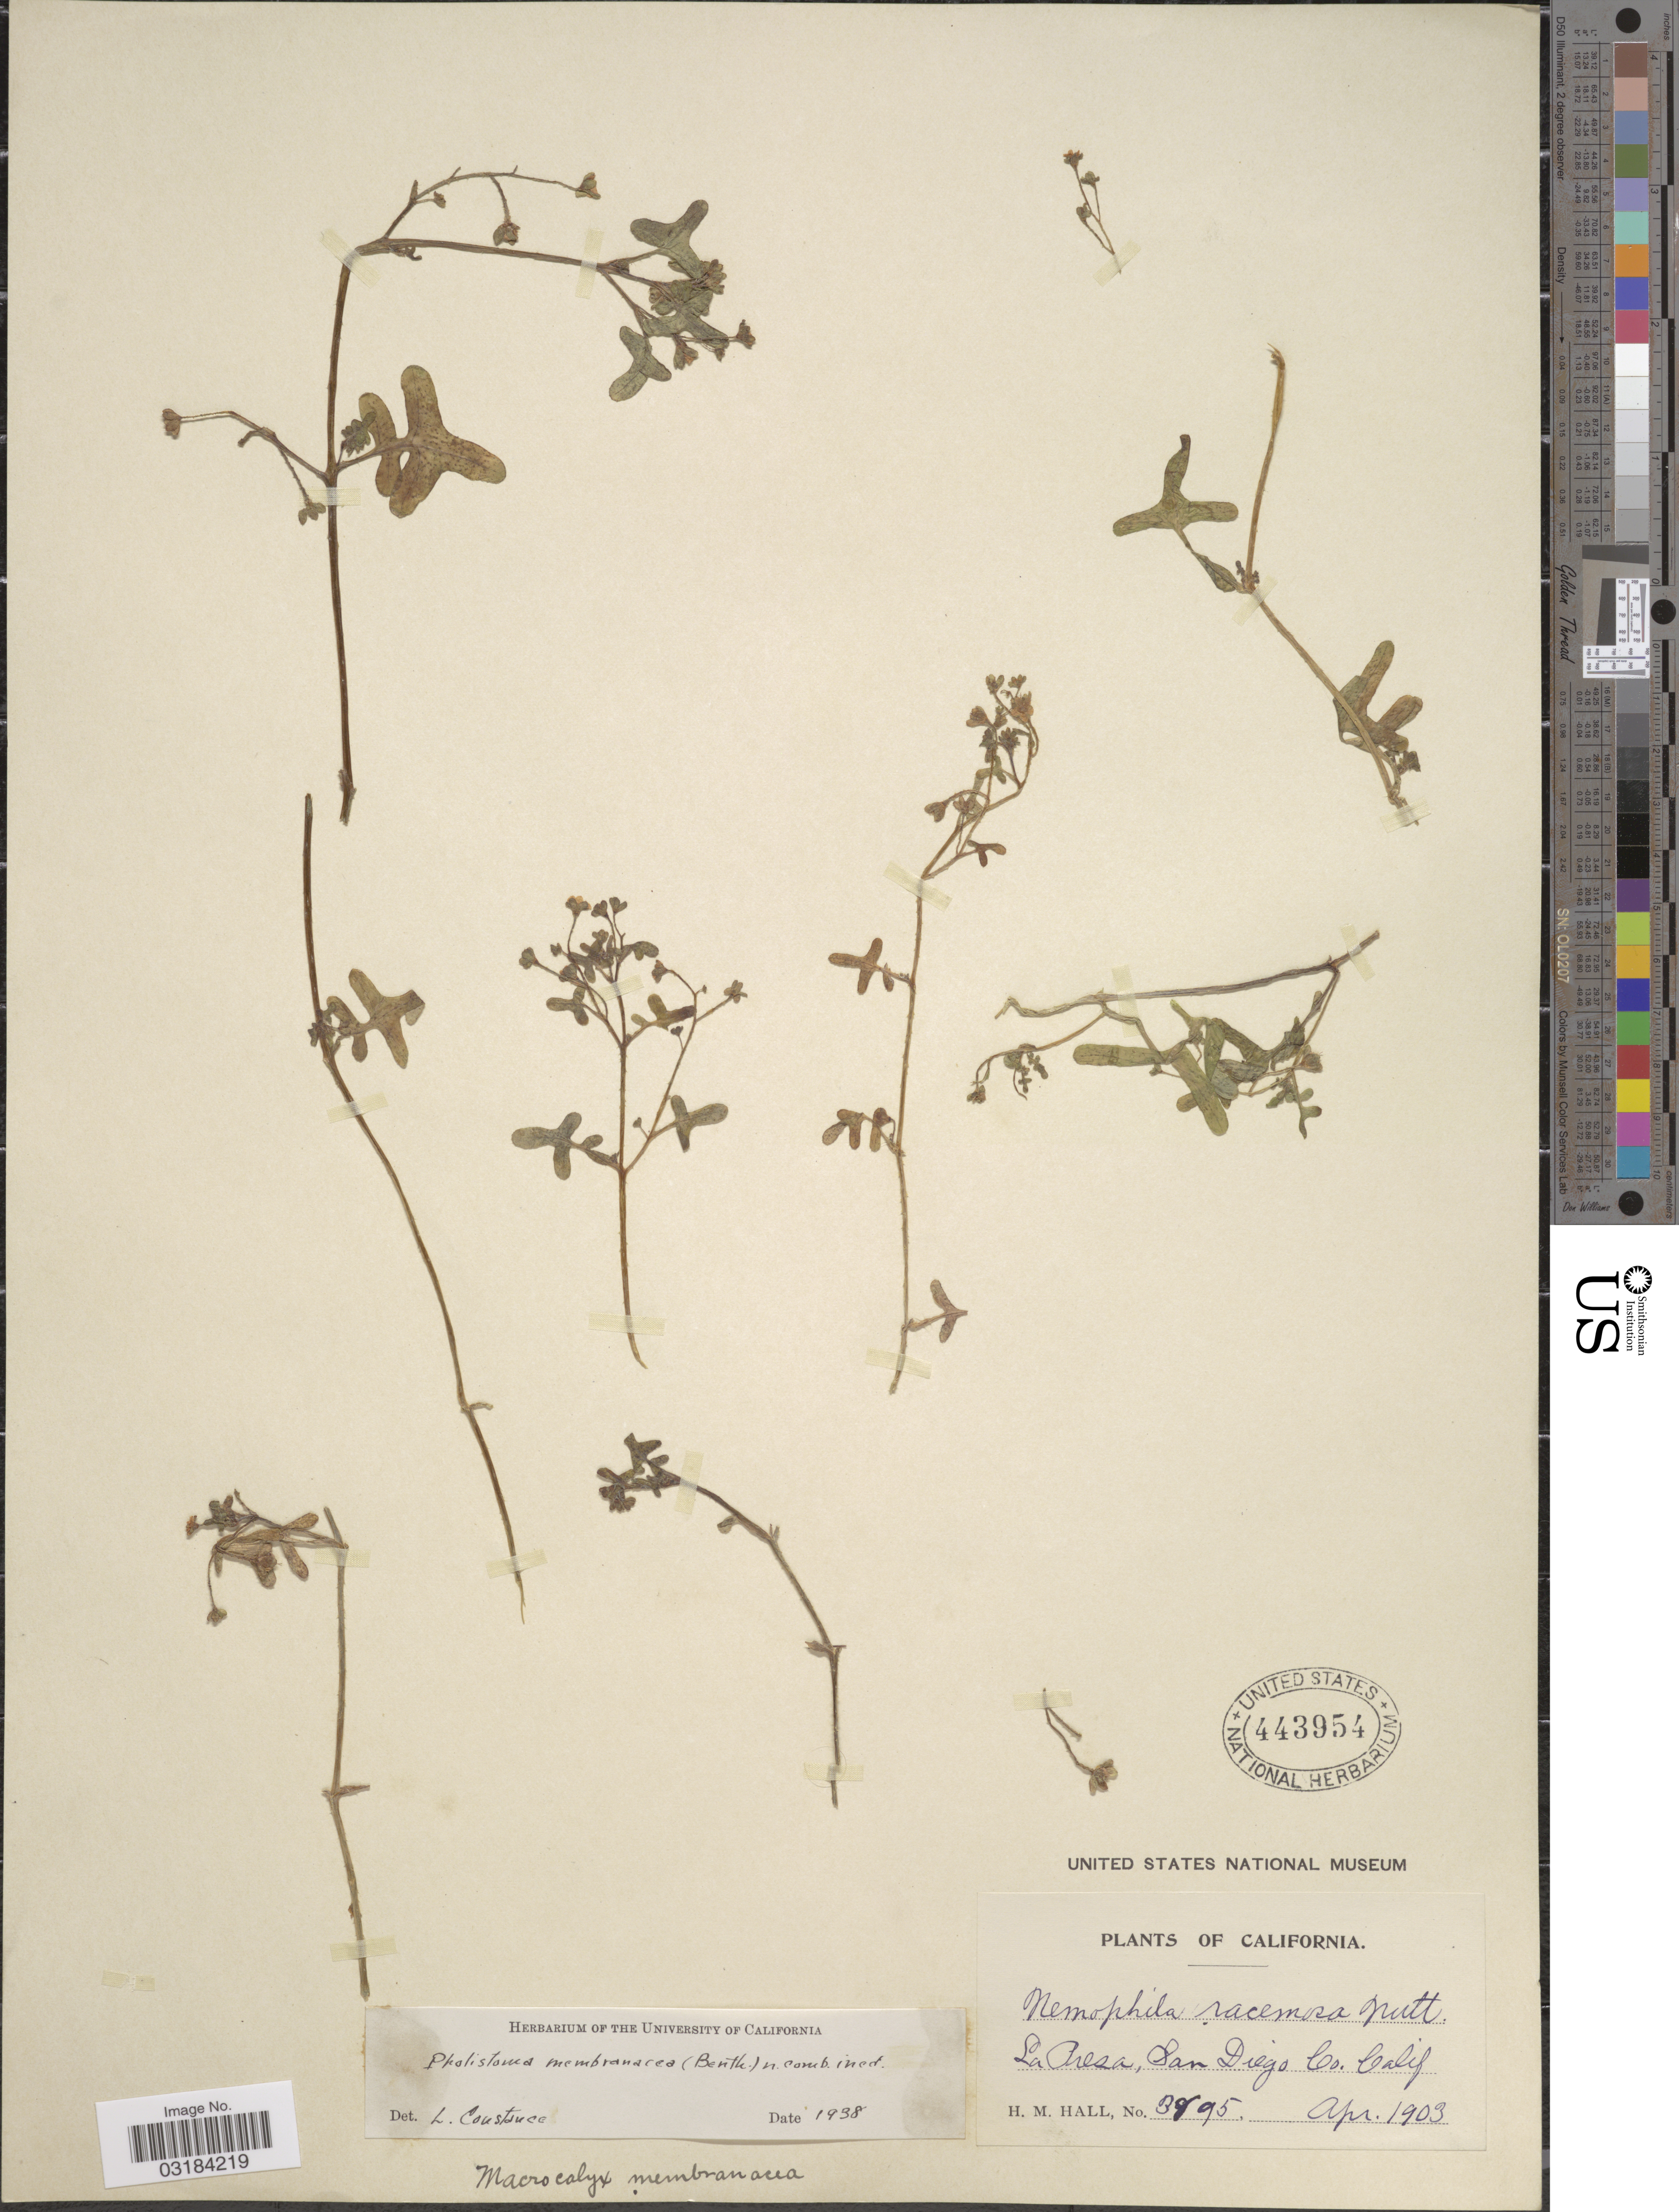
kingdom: Plantae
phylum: Tracheophyta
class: Magnoliopsida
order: Boraginales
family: Hydrophyllaceae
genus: Pholistoma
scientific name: Pholistoma membranaceum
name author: (Benth.) Constance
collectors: H. M. Hall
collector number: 3695*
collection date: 1903-04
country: United States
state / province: California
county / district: San Diego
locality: La Presa, San Diego Co.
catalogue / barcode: US 443954